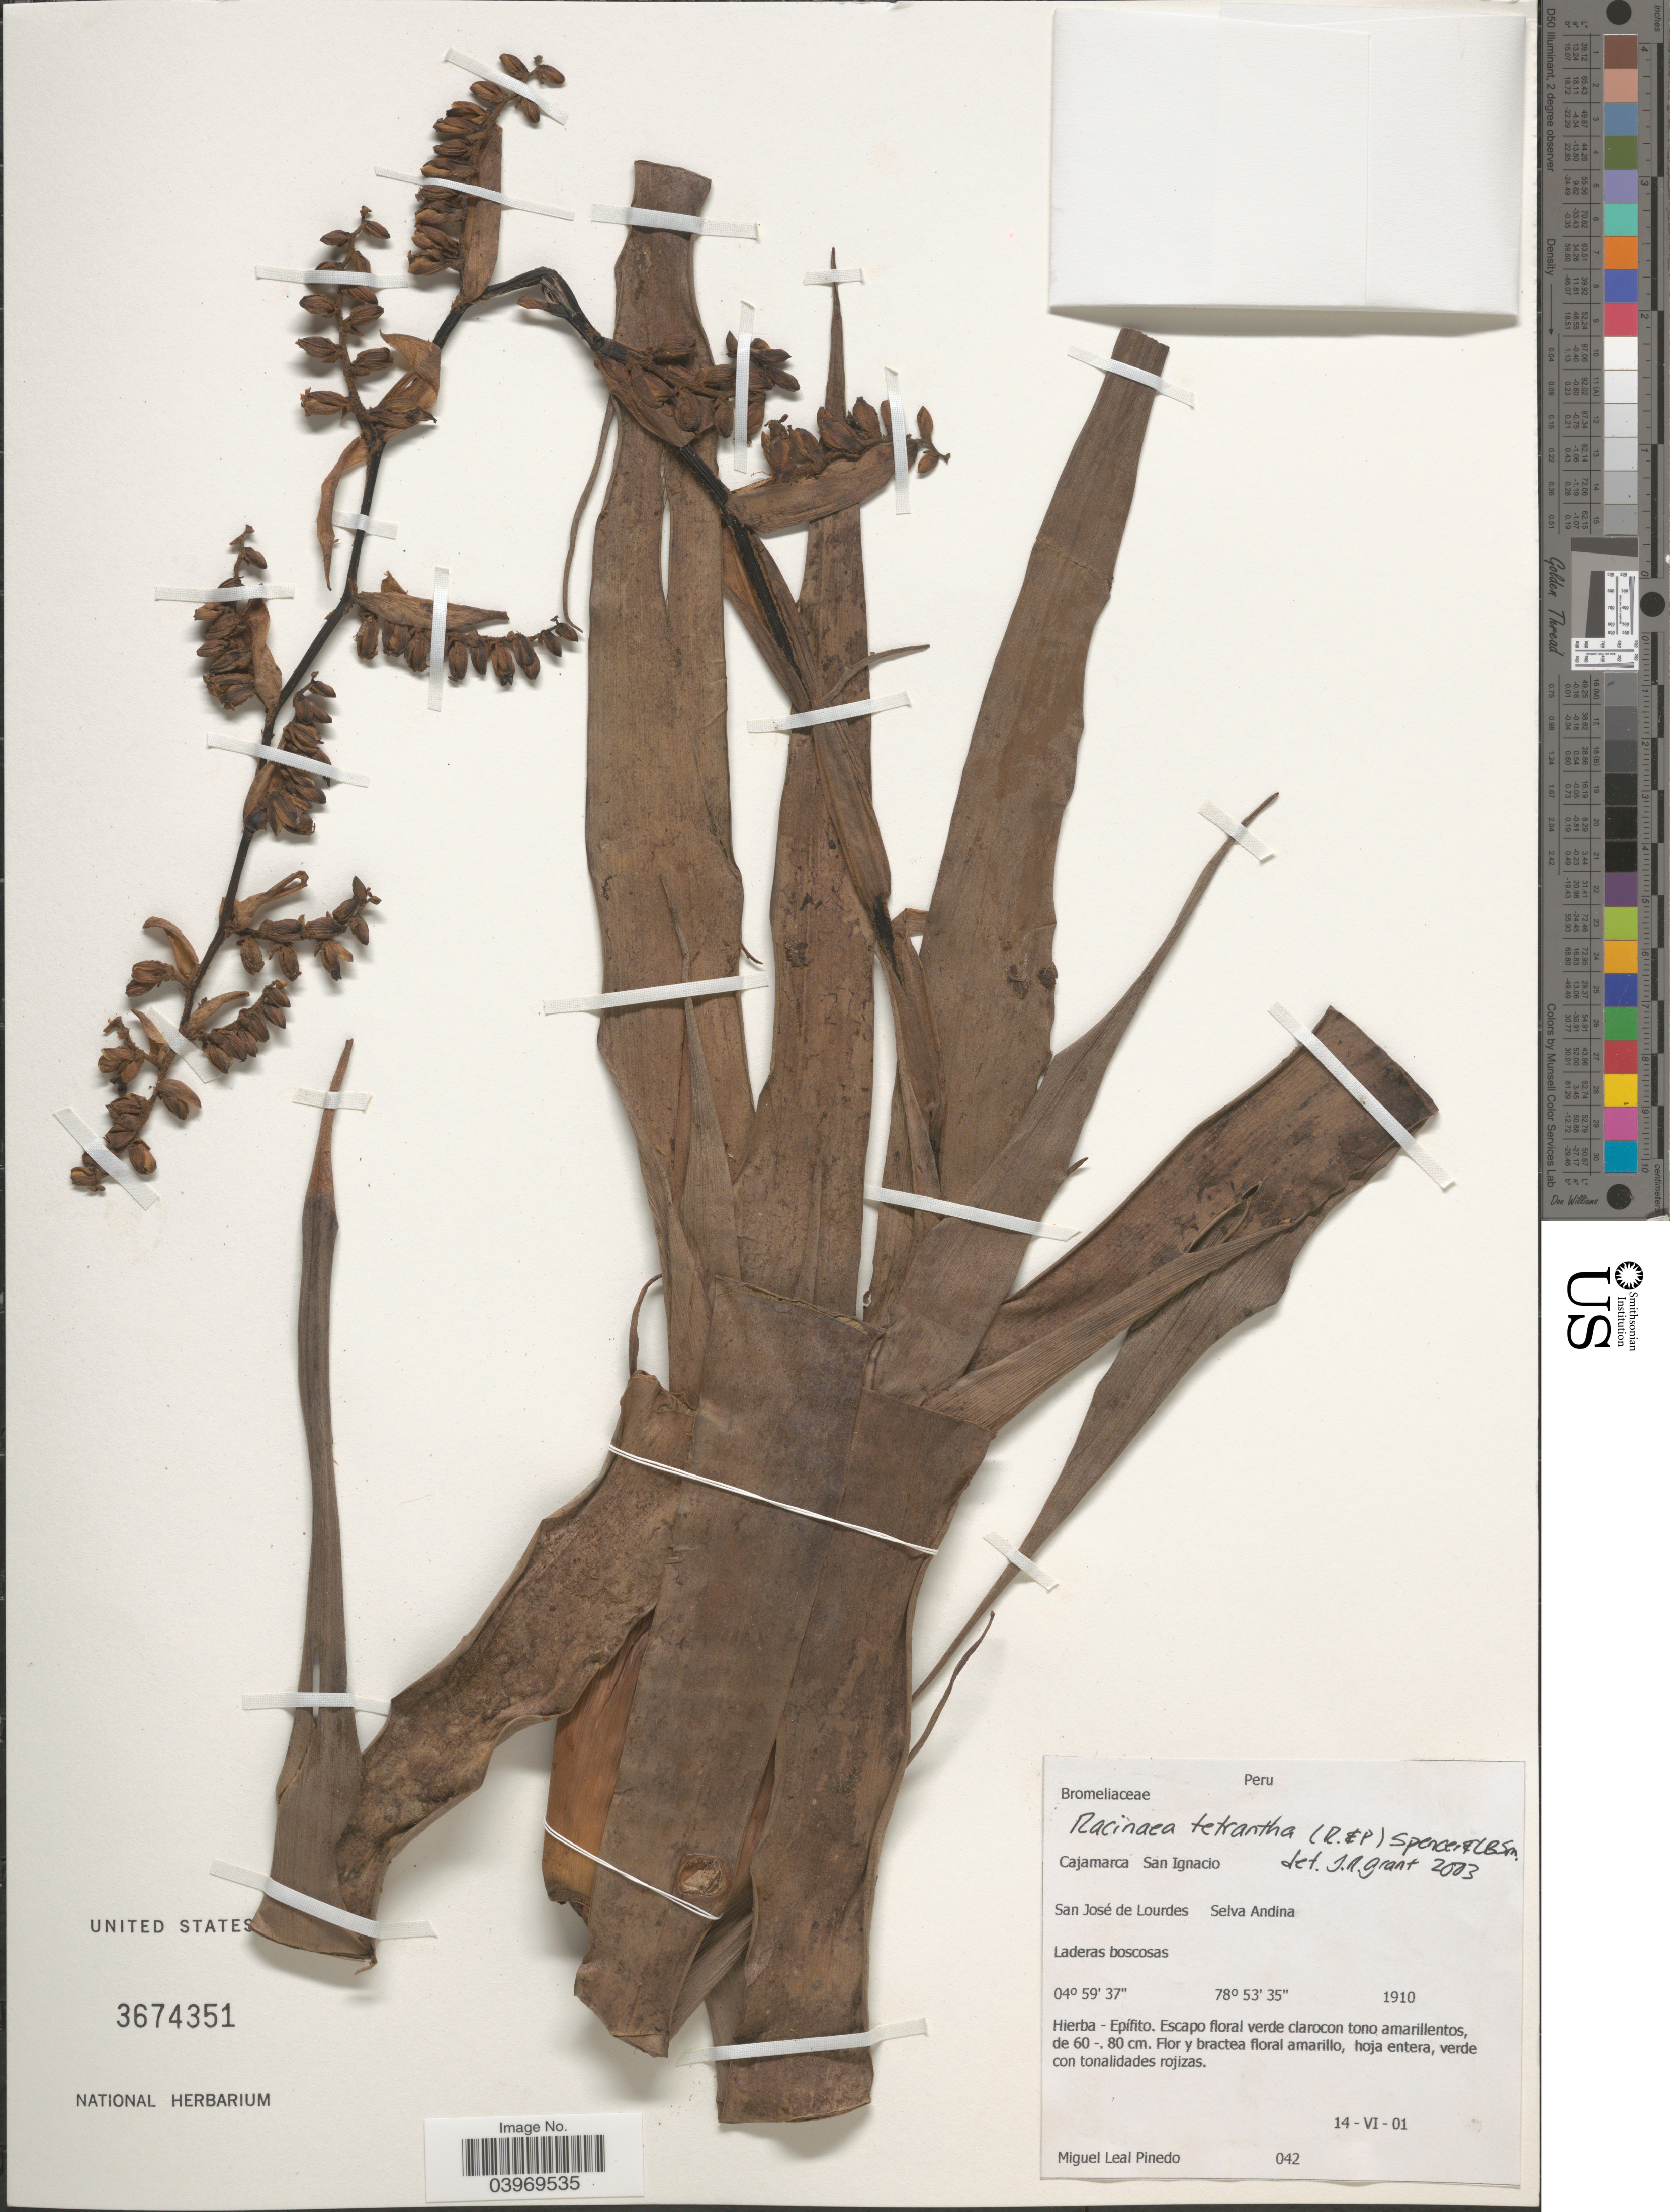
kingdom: Plantae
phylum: Tracheophyta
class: Liliopsida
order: Poales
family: Bromeliaceae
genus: Racinaea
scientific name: Racinaea tetrantha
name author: (Ruiz & Pav.) L.B. Sm.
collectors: M. E. Leal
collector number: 042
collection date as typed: Transcribed d/m/y: 14/6/1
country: Peru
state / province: Cajamarca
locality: San Ignacio. San José de Lourdes. Selva Andina.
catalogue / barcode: US 3674351